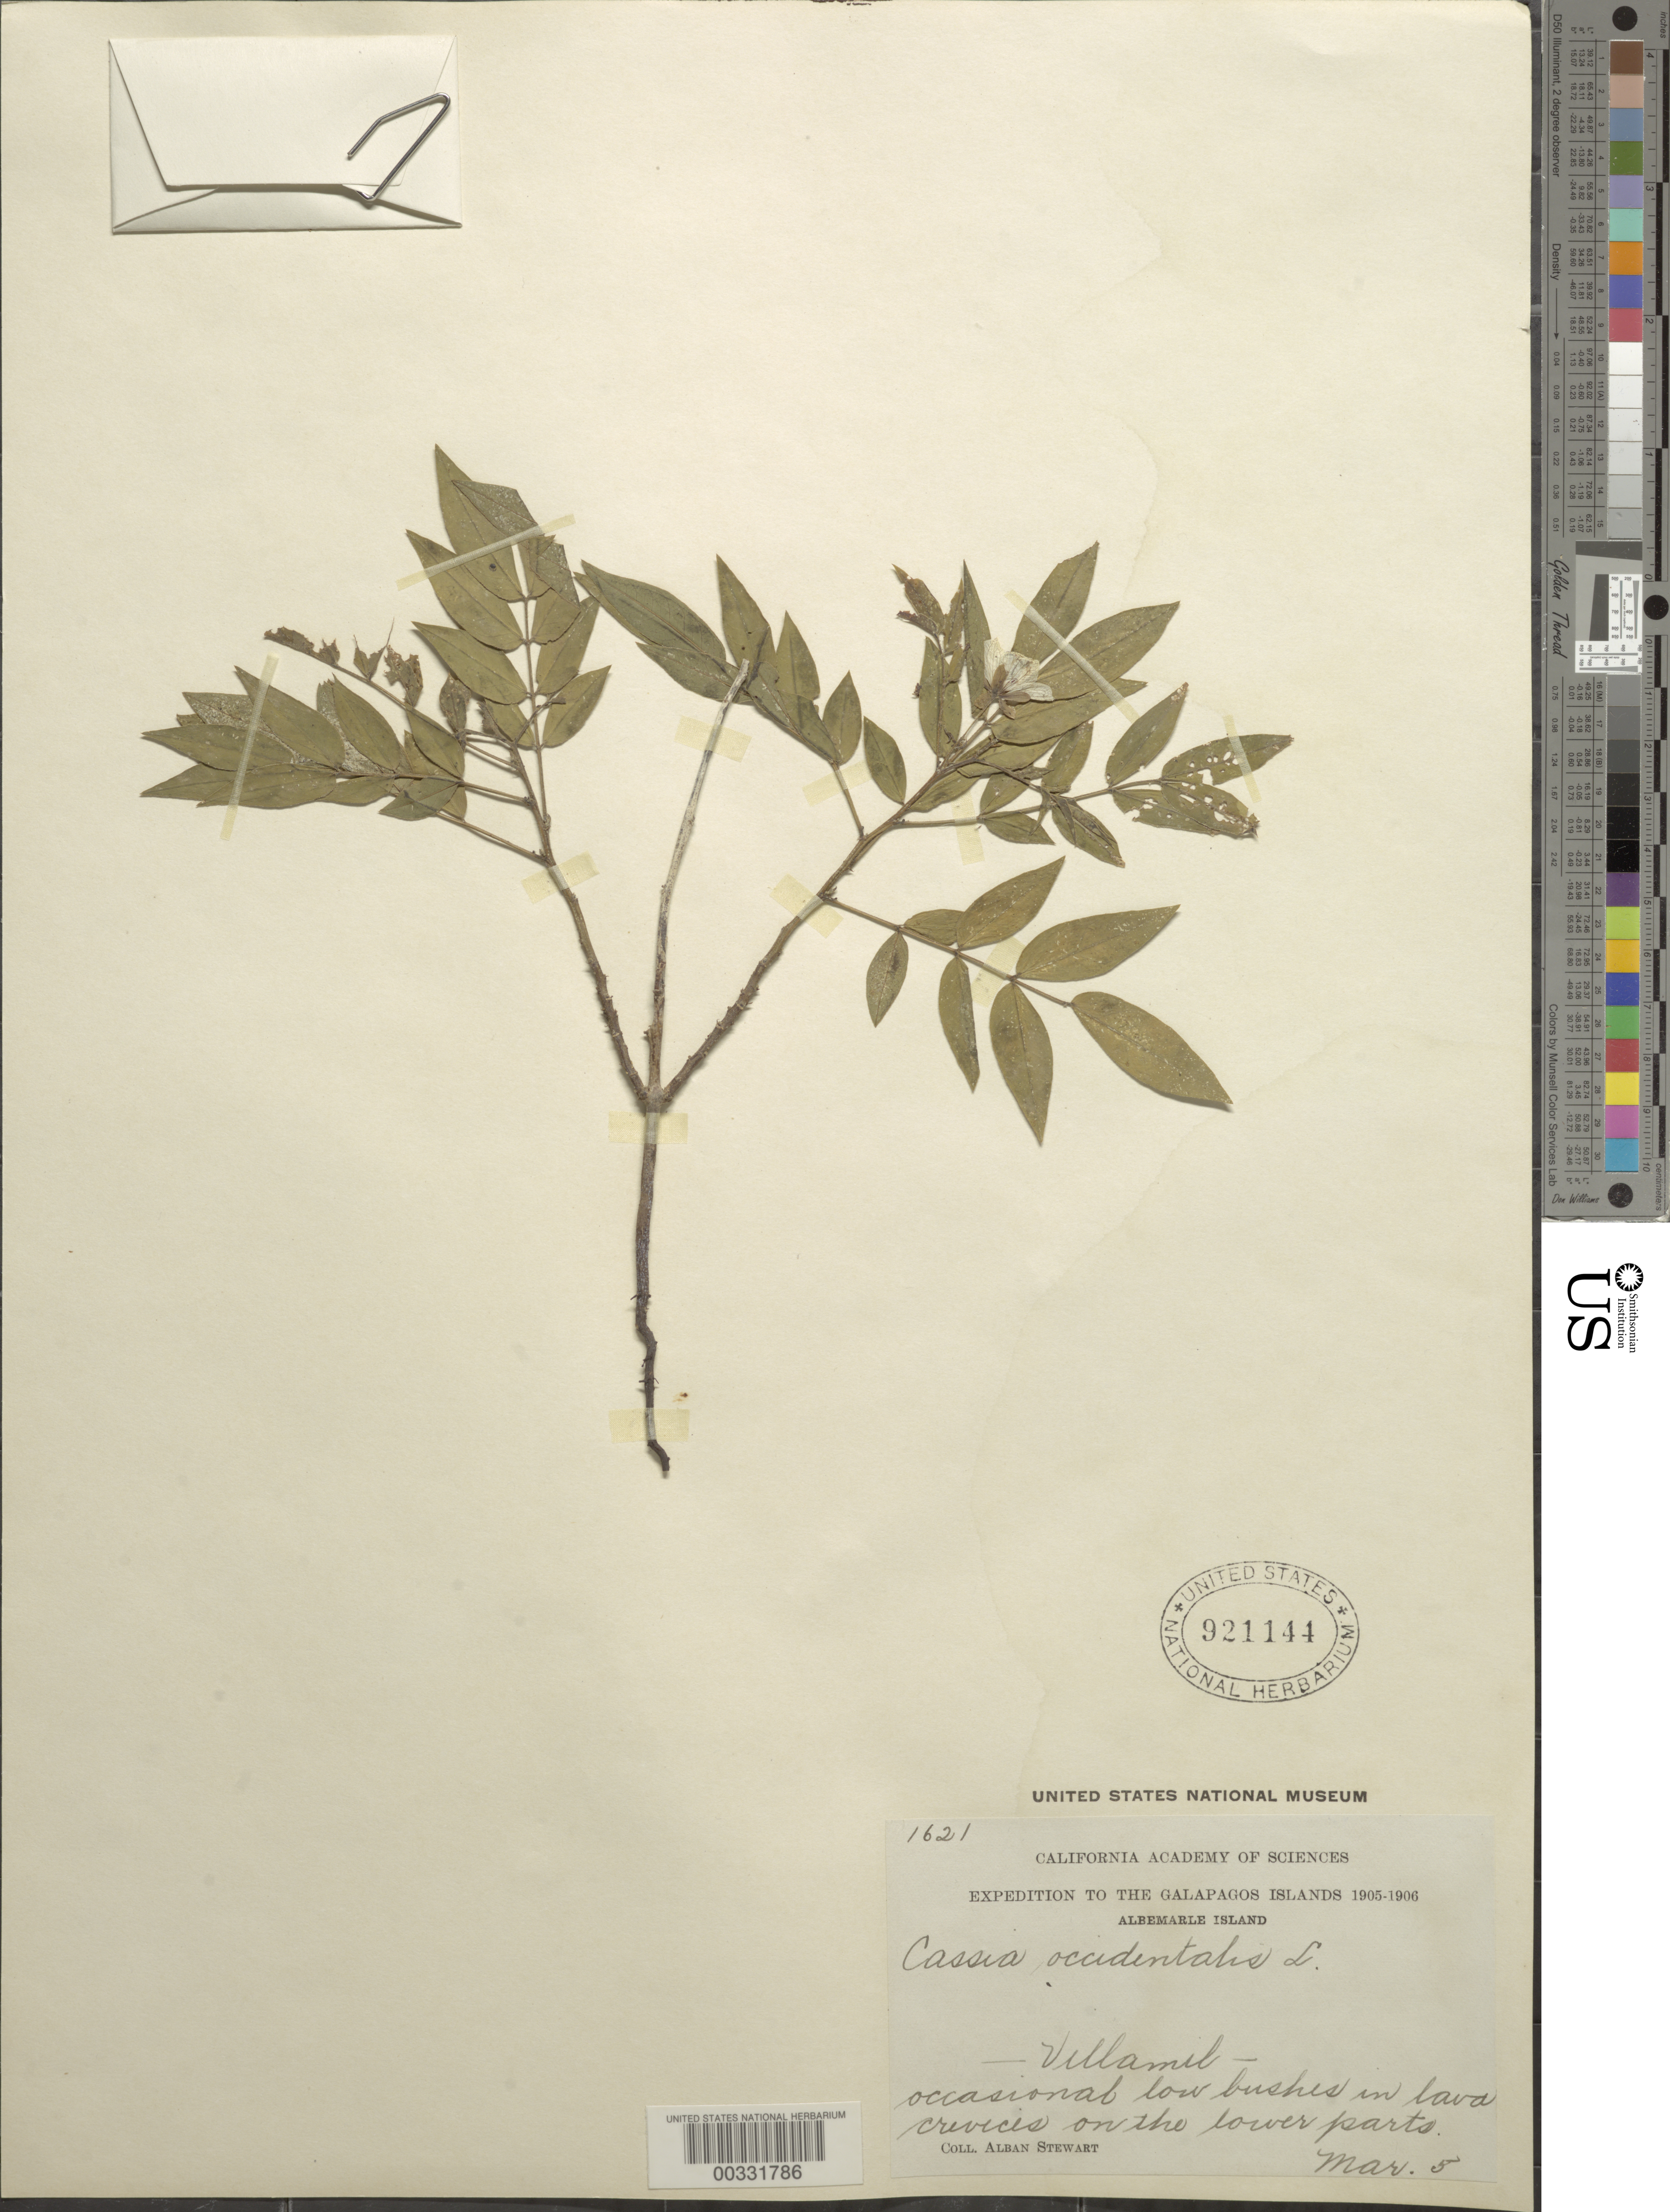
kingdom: Plantae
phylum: Tracheophyta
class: Magnoliopsida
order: Fabales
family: Fabaceae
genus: Senna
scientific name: Senna occidentalis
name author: (L.) Link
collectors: A. Stewart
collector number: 1621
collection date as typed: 05 Mar 1905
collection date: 1905-03-05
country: Ecuador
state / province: Colón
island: Isabela [Albemarle]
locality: Villamil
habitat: In lava crevices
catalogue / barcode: US 921144